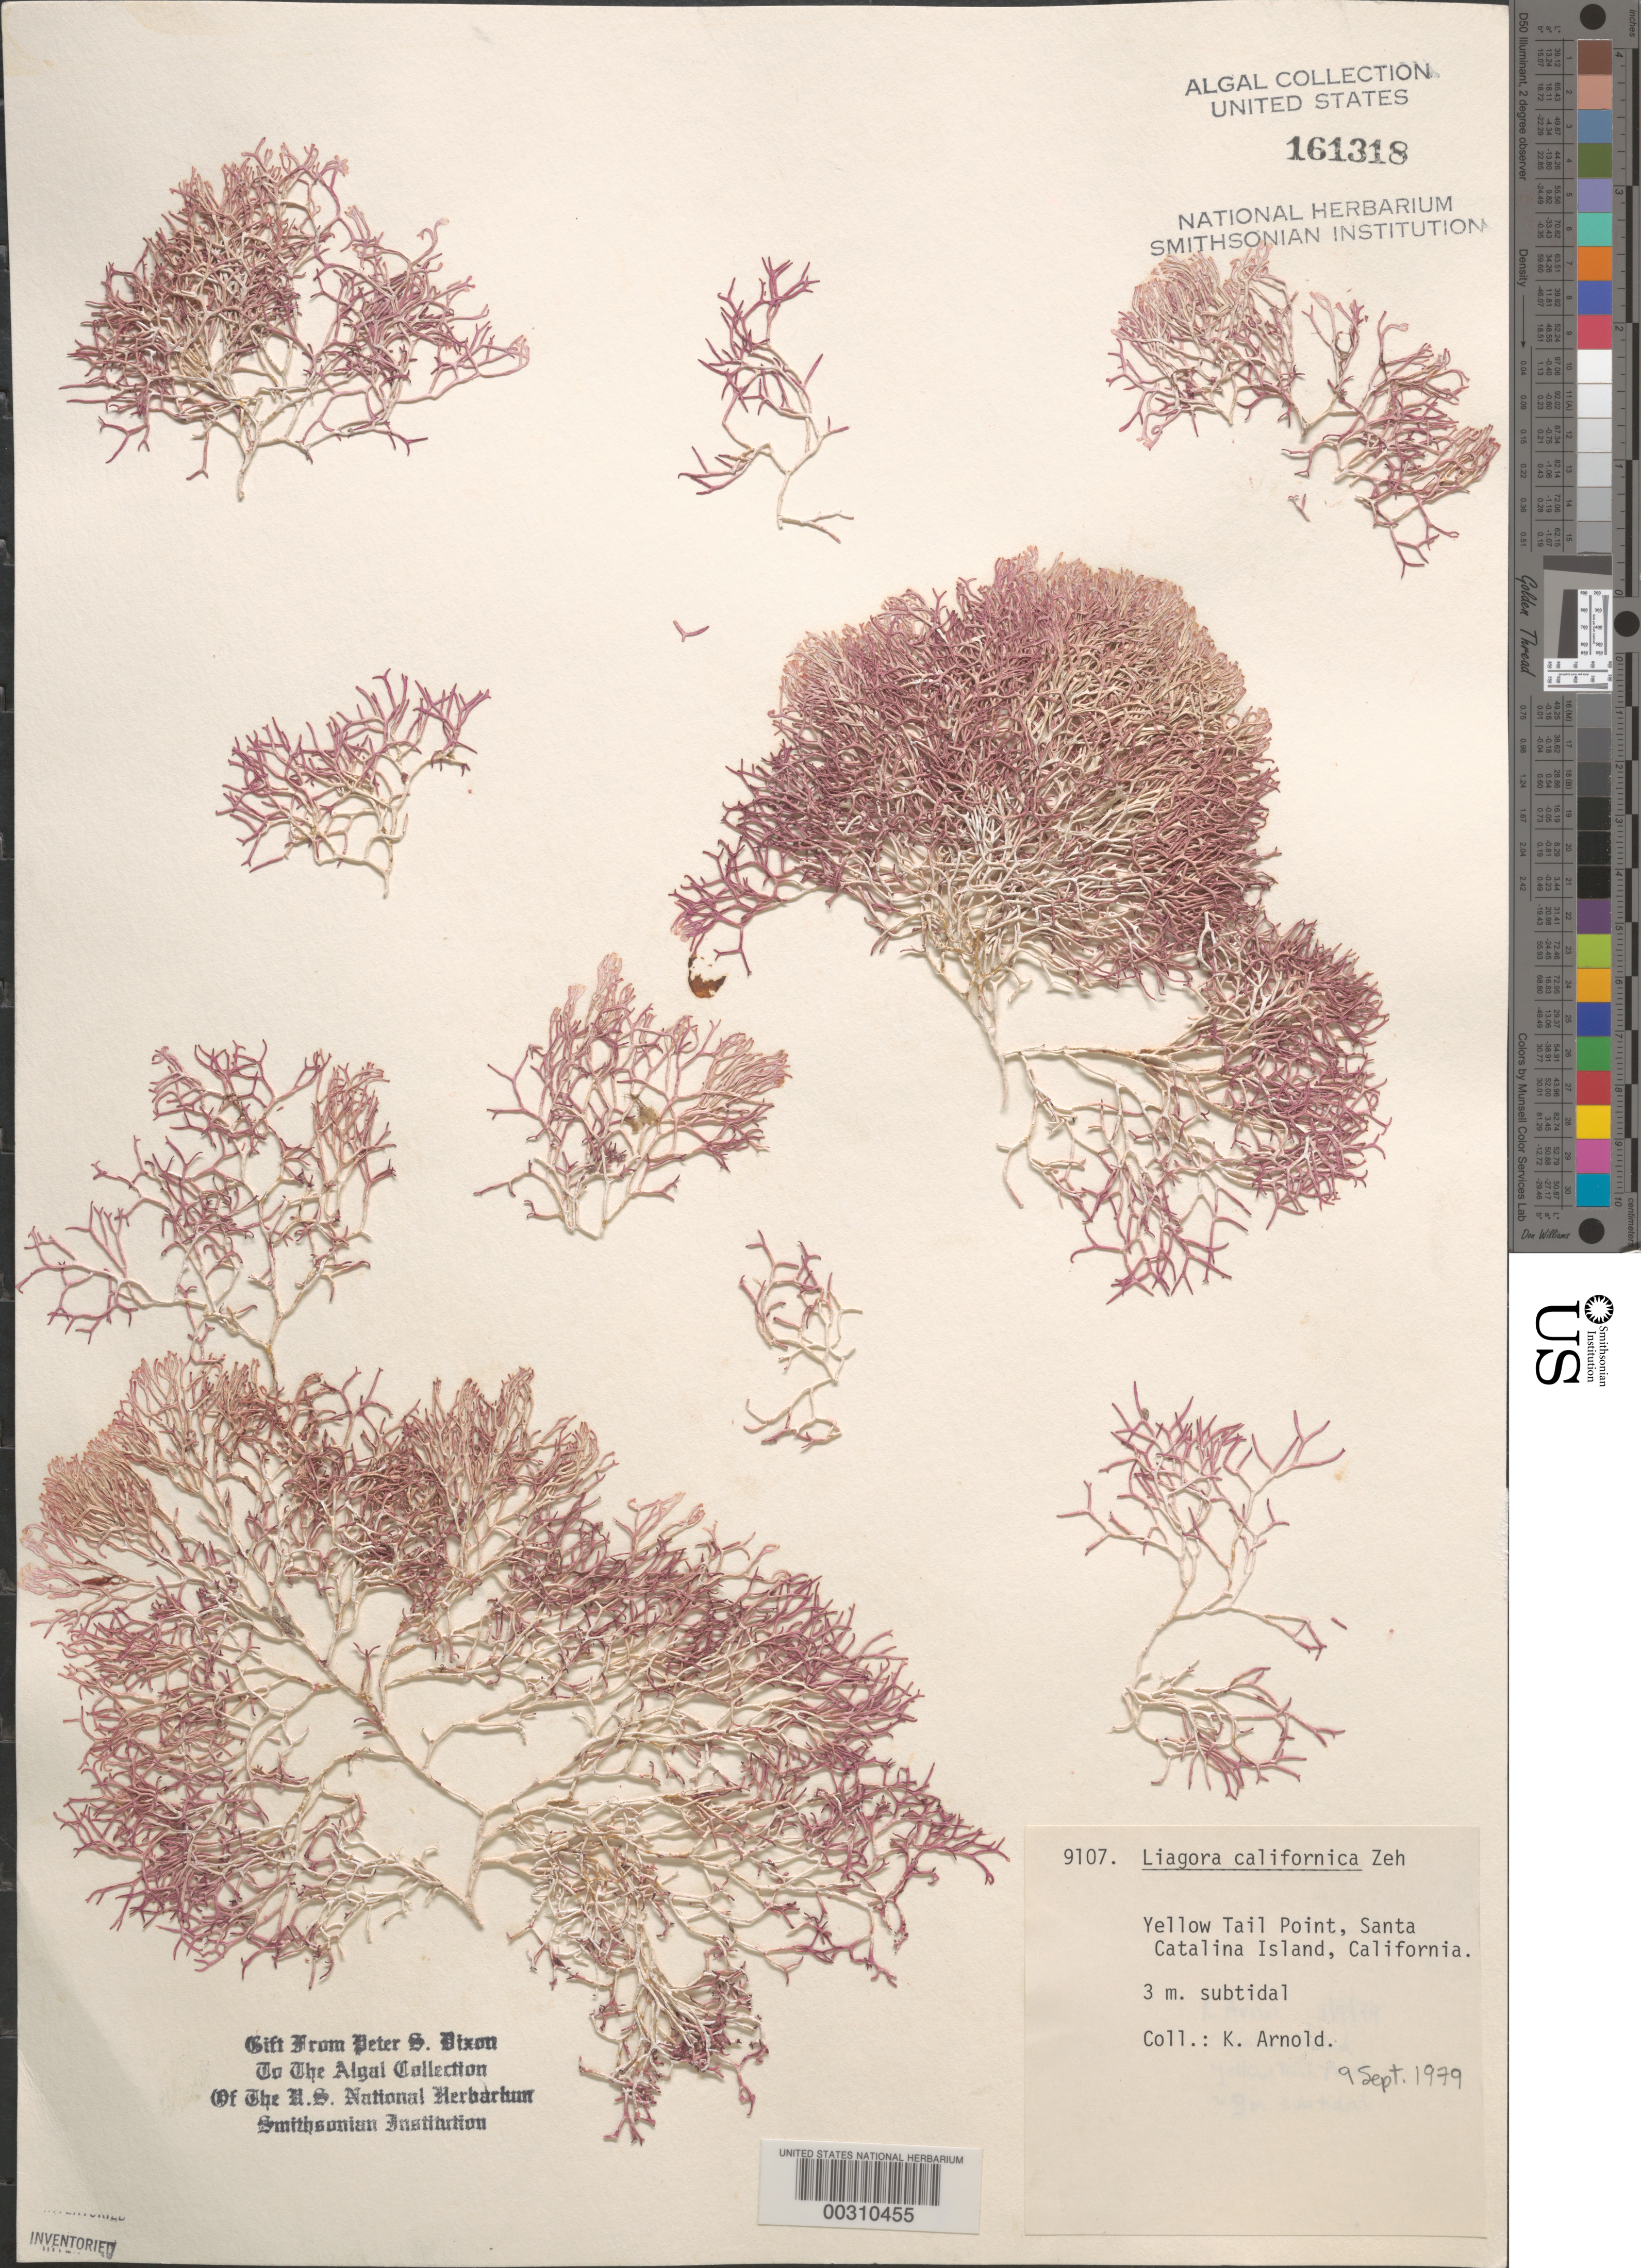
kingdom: Plantae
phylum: Rhodophyta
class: Florideophyceae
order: Nemaliales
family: Liagoraceae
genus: Liagora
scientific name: Liagora californica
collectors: K. Arnold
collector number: PSD 9107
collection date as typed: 09 Sep 1979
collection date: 1979-09-09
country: United States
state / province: California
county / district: Los Angeles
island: Santa Catalina Island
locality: Yellow Tail Point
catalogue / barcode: US 161318